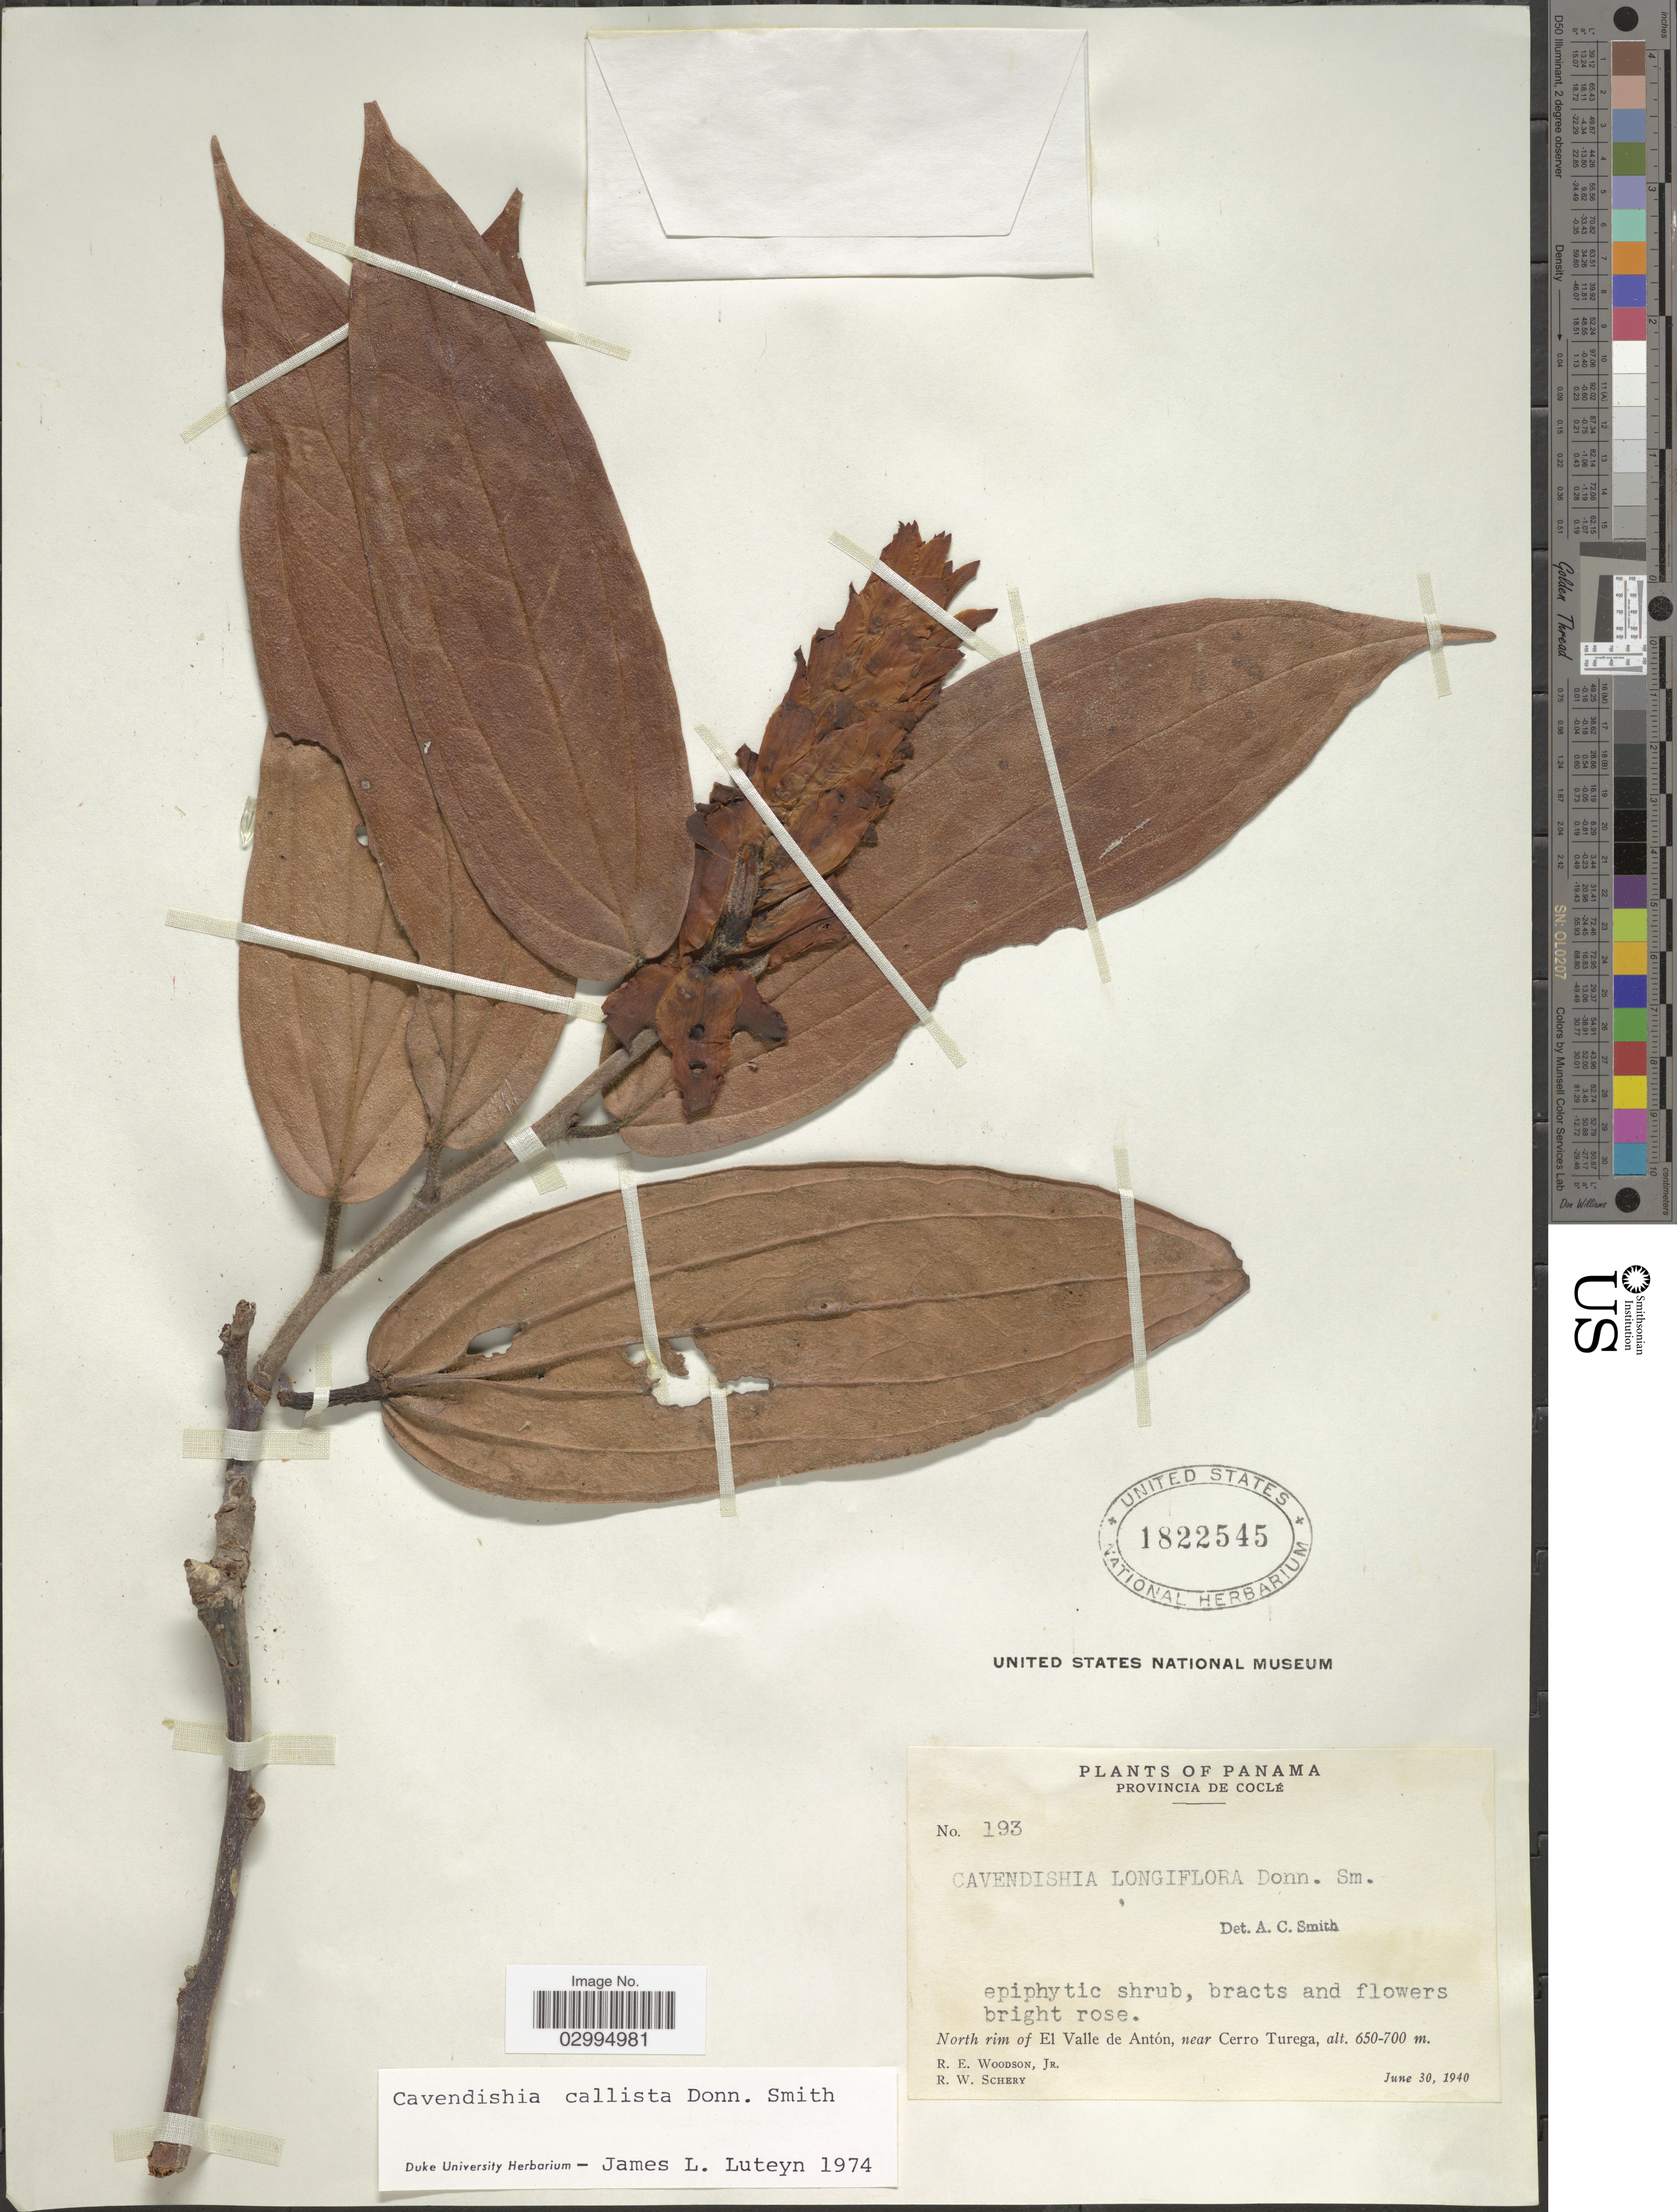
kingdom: Plantae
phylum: Tracheophyta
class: Magnoliopsida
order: Ericales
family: Ericaceae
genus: Cavendishia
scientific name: Cavendishia callista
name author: Donn. Sm.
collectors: R. E. Woodson & R. W. Schery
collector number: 193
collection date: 1940-06-30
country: Panama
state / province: Coclé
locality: North rim of El Valle de Antón, near Cerro Turega.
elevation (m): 650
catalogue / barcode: US 1822545